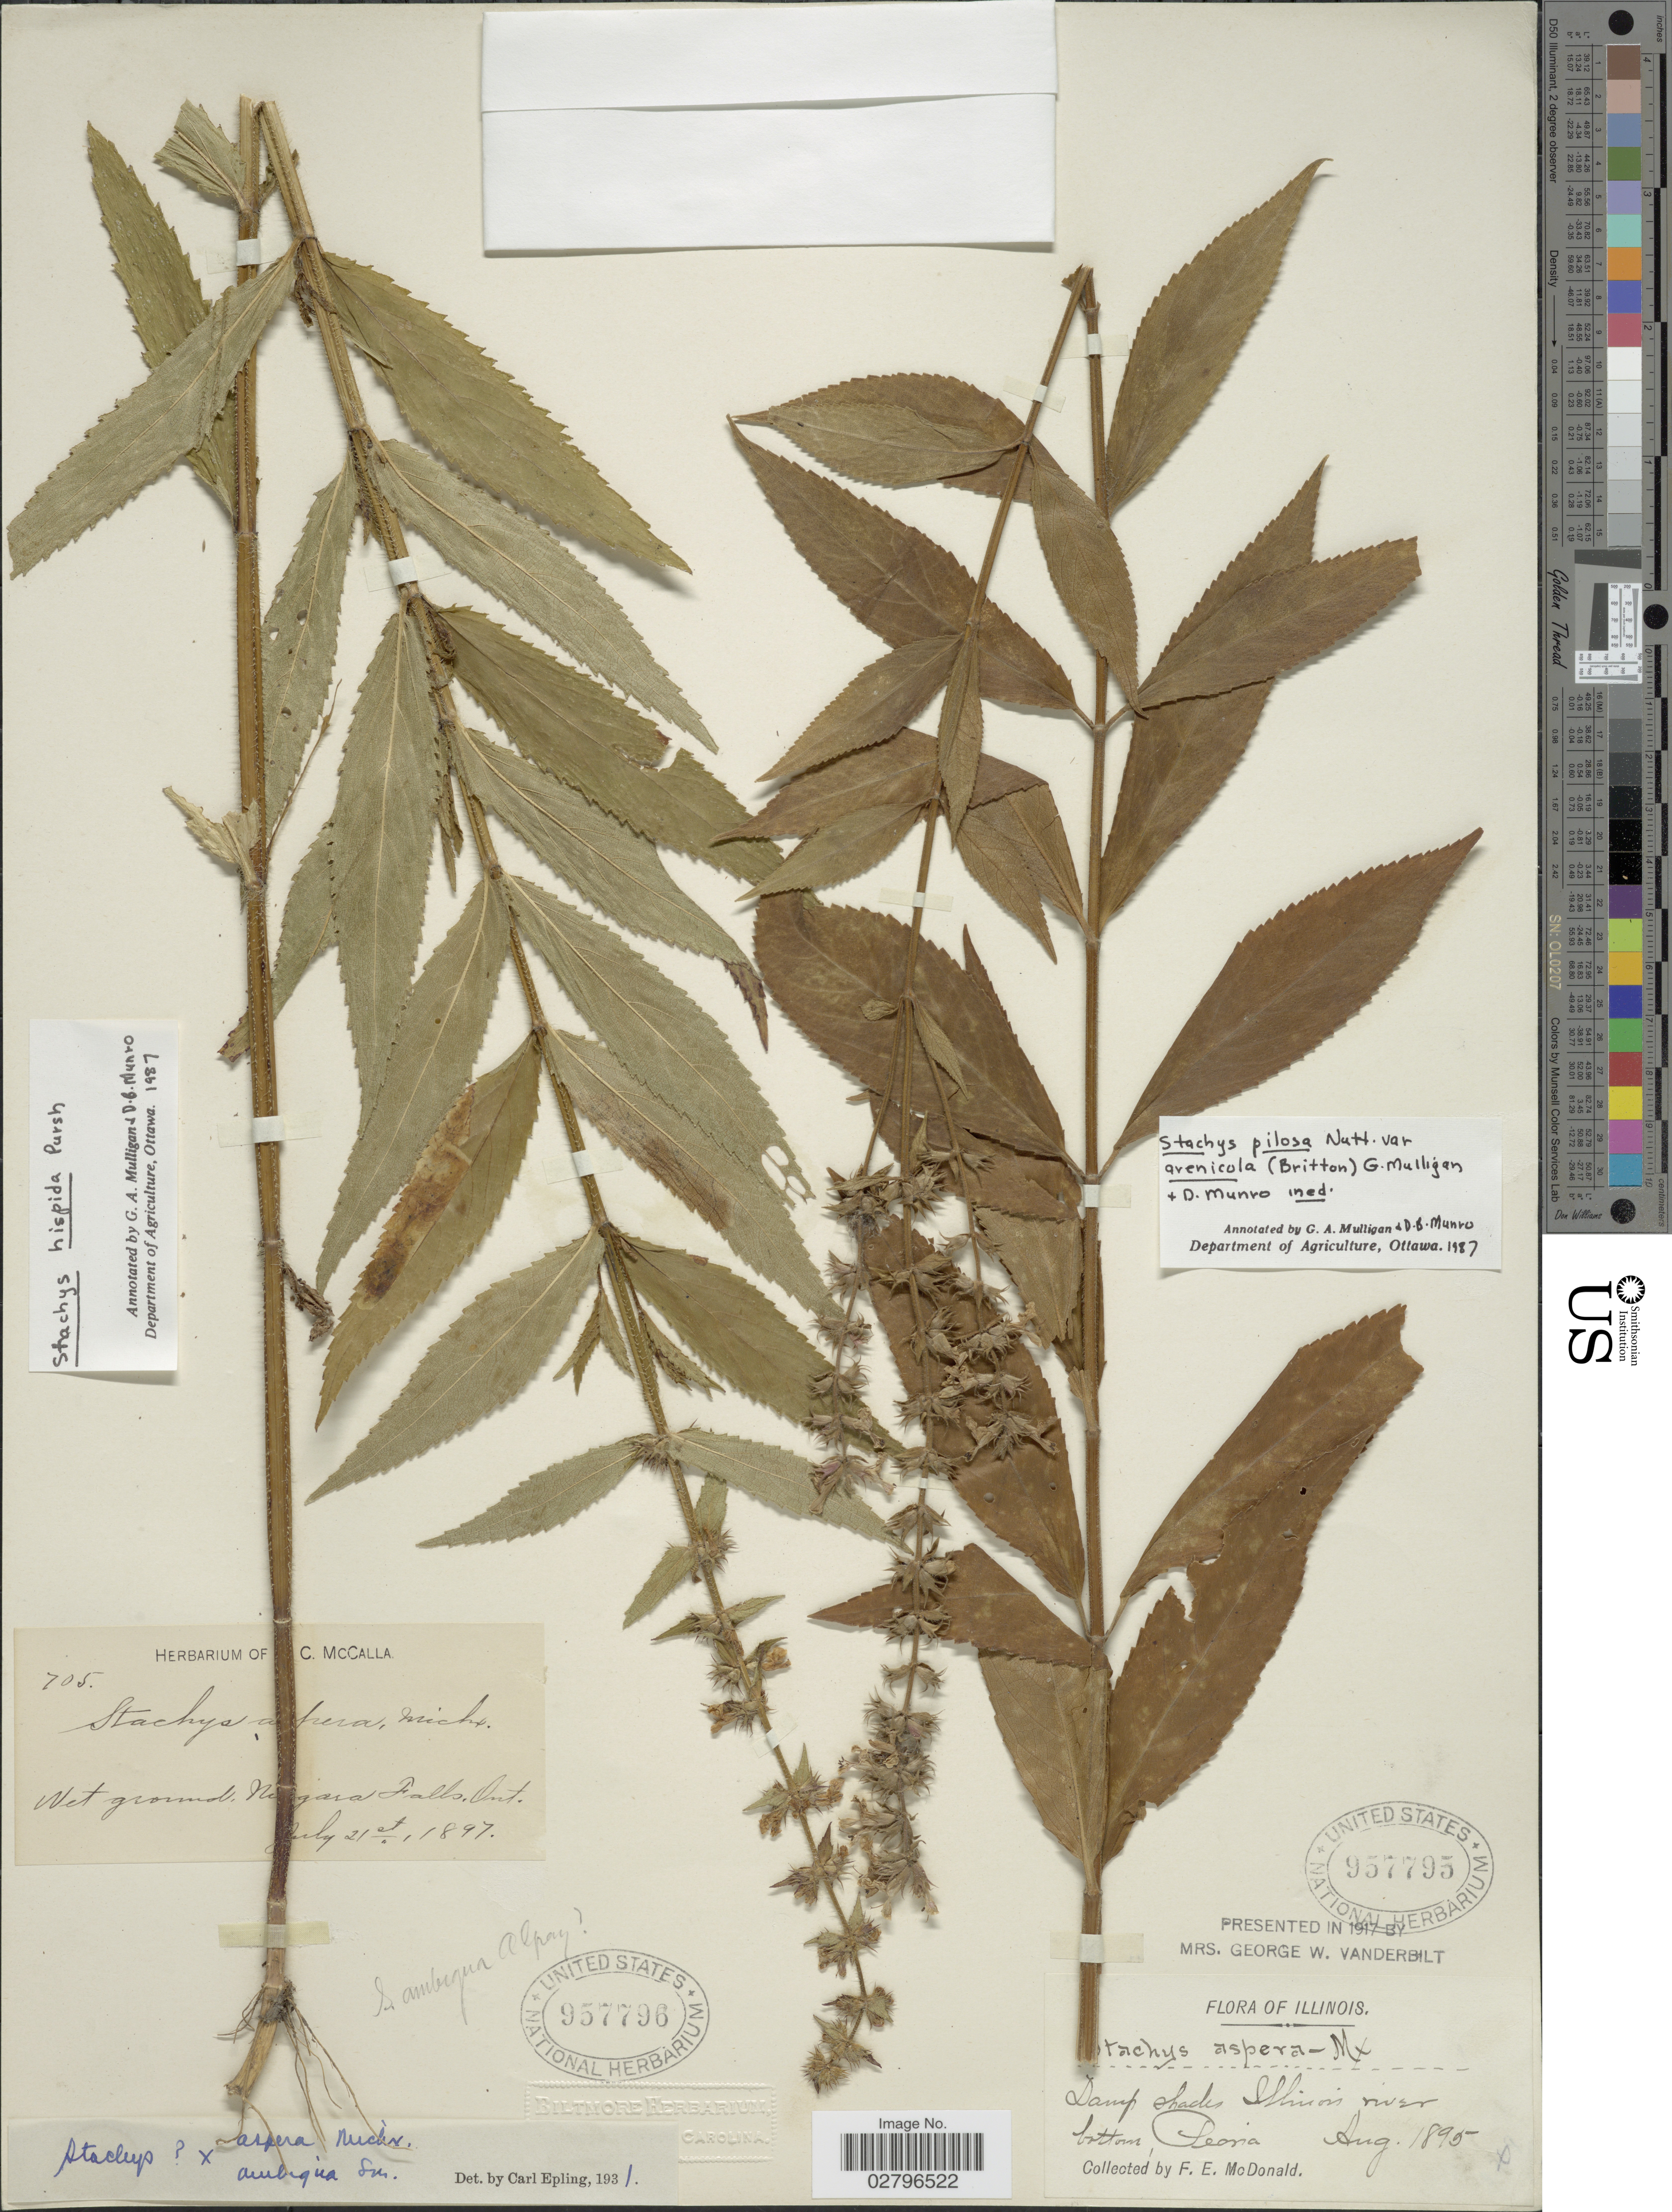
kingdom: Plantae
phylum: Tracheophyta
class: Magnoliopsida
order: Lamiales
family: Lamiaceae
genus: Stachys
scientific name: Stachys palustris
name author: L.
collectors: F. E. McDonald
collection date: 1895-08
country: United States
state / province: Illinois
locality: Damp shades Illinois river bottom, Peoria.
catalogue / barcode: US 957795-2